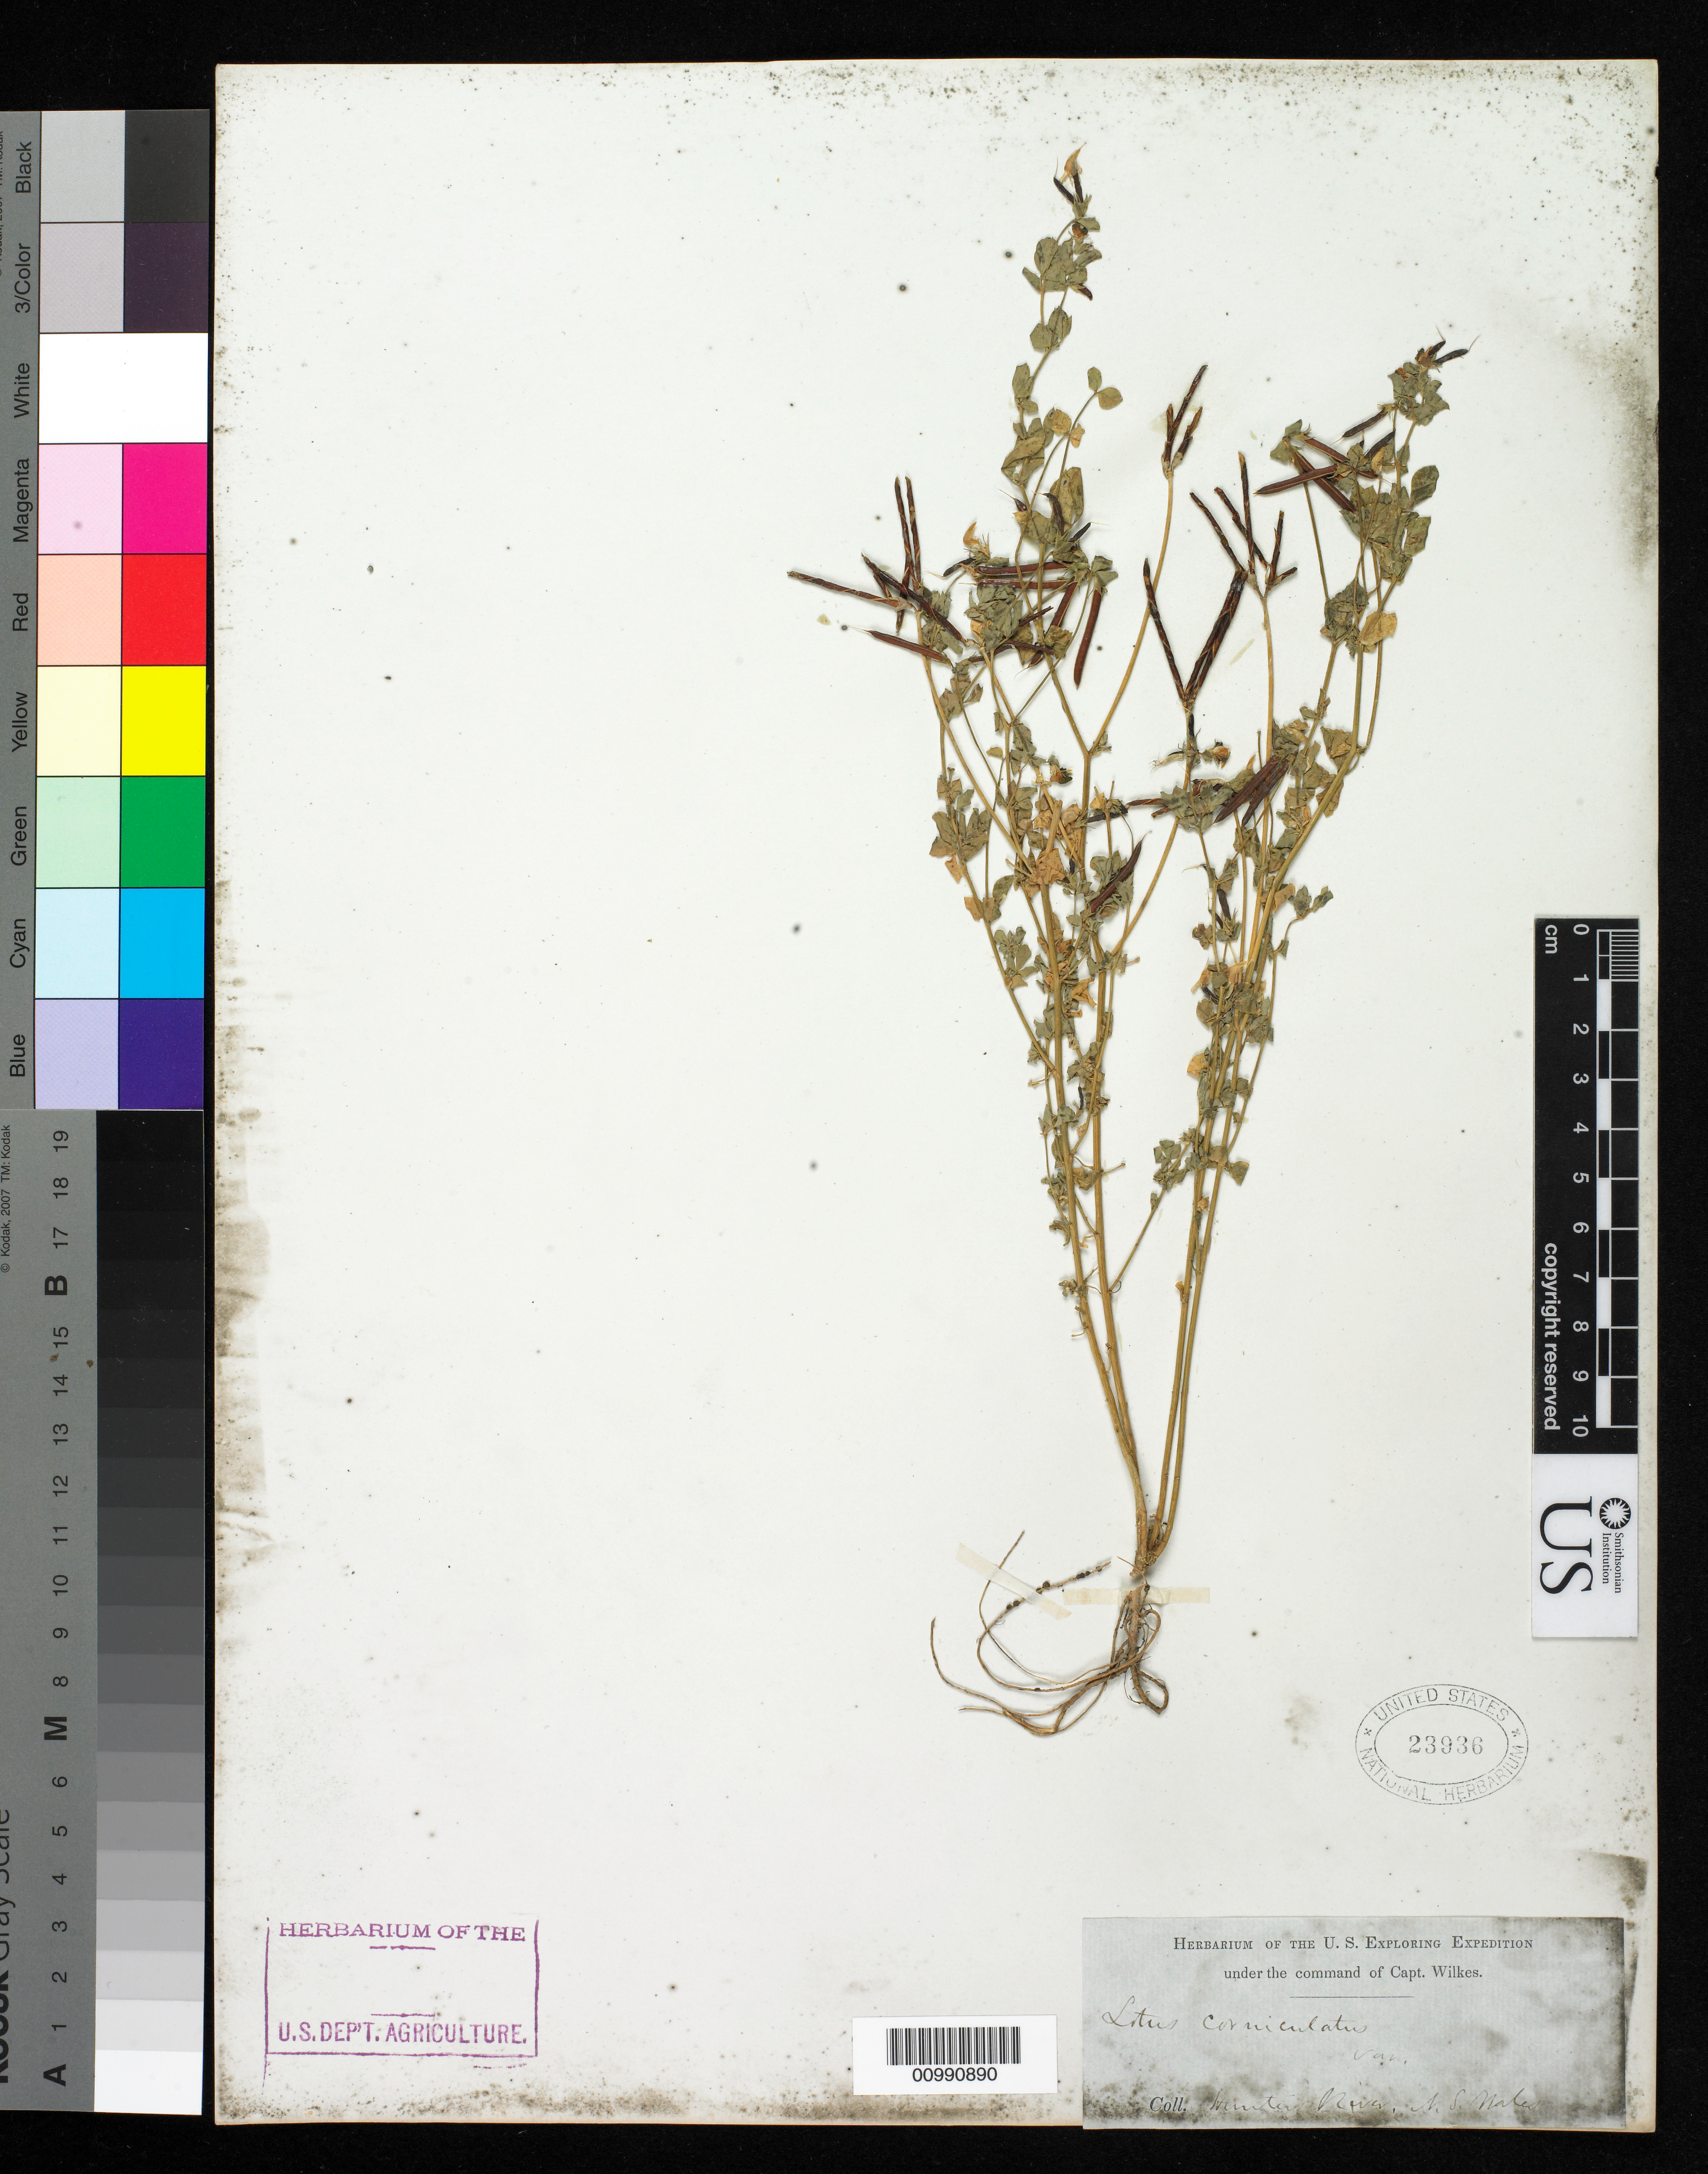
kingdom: Plantae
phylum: Tracheophyta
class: Magnoliopsida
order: Fabales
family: Fabaceae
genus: Lotus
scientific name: Lotus coccineus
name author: Schltdl.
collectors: Wilkes Explor. Exped.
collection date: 1838/1842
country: Australia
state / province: New South Wales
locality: Hunter's River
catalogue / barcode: US 23936